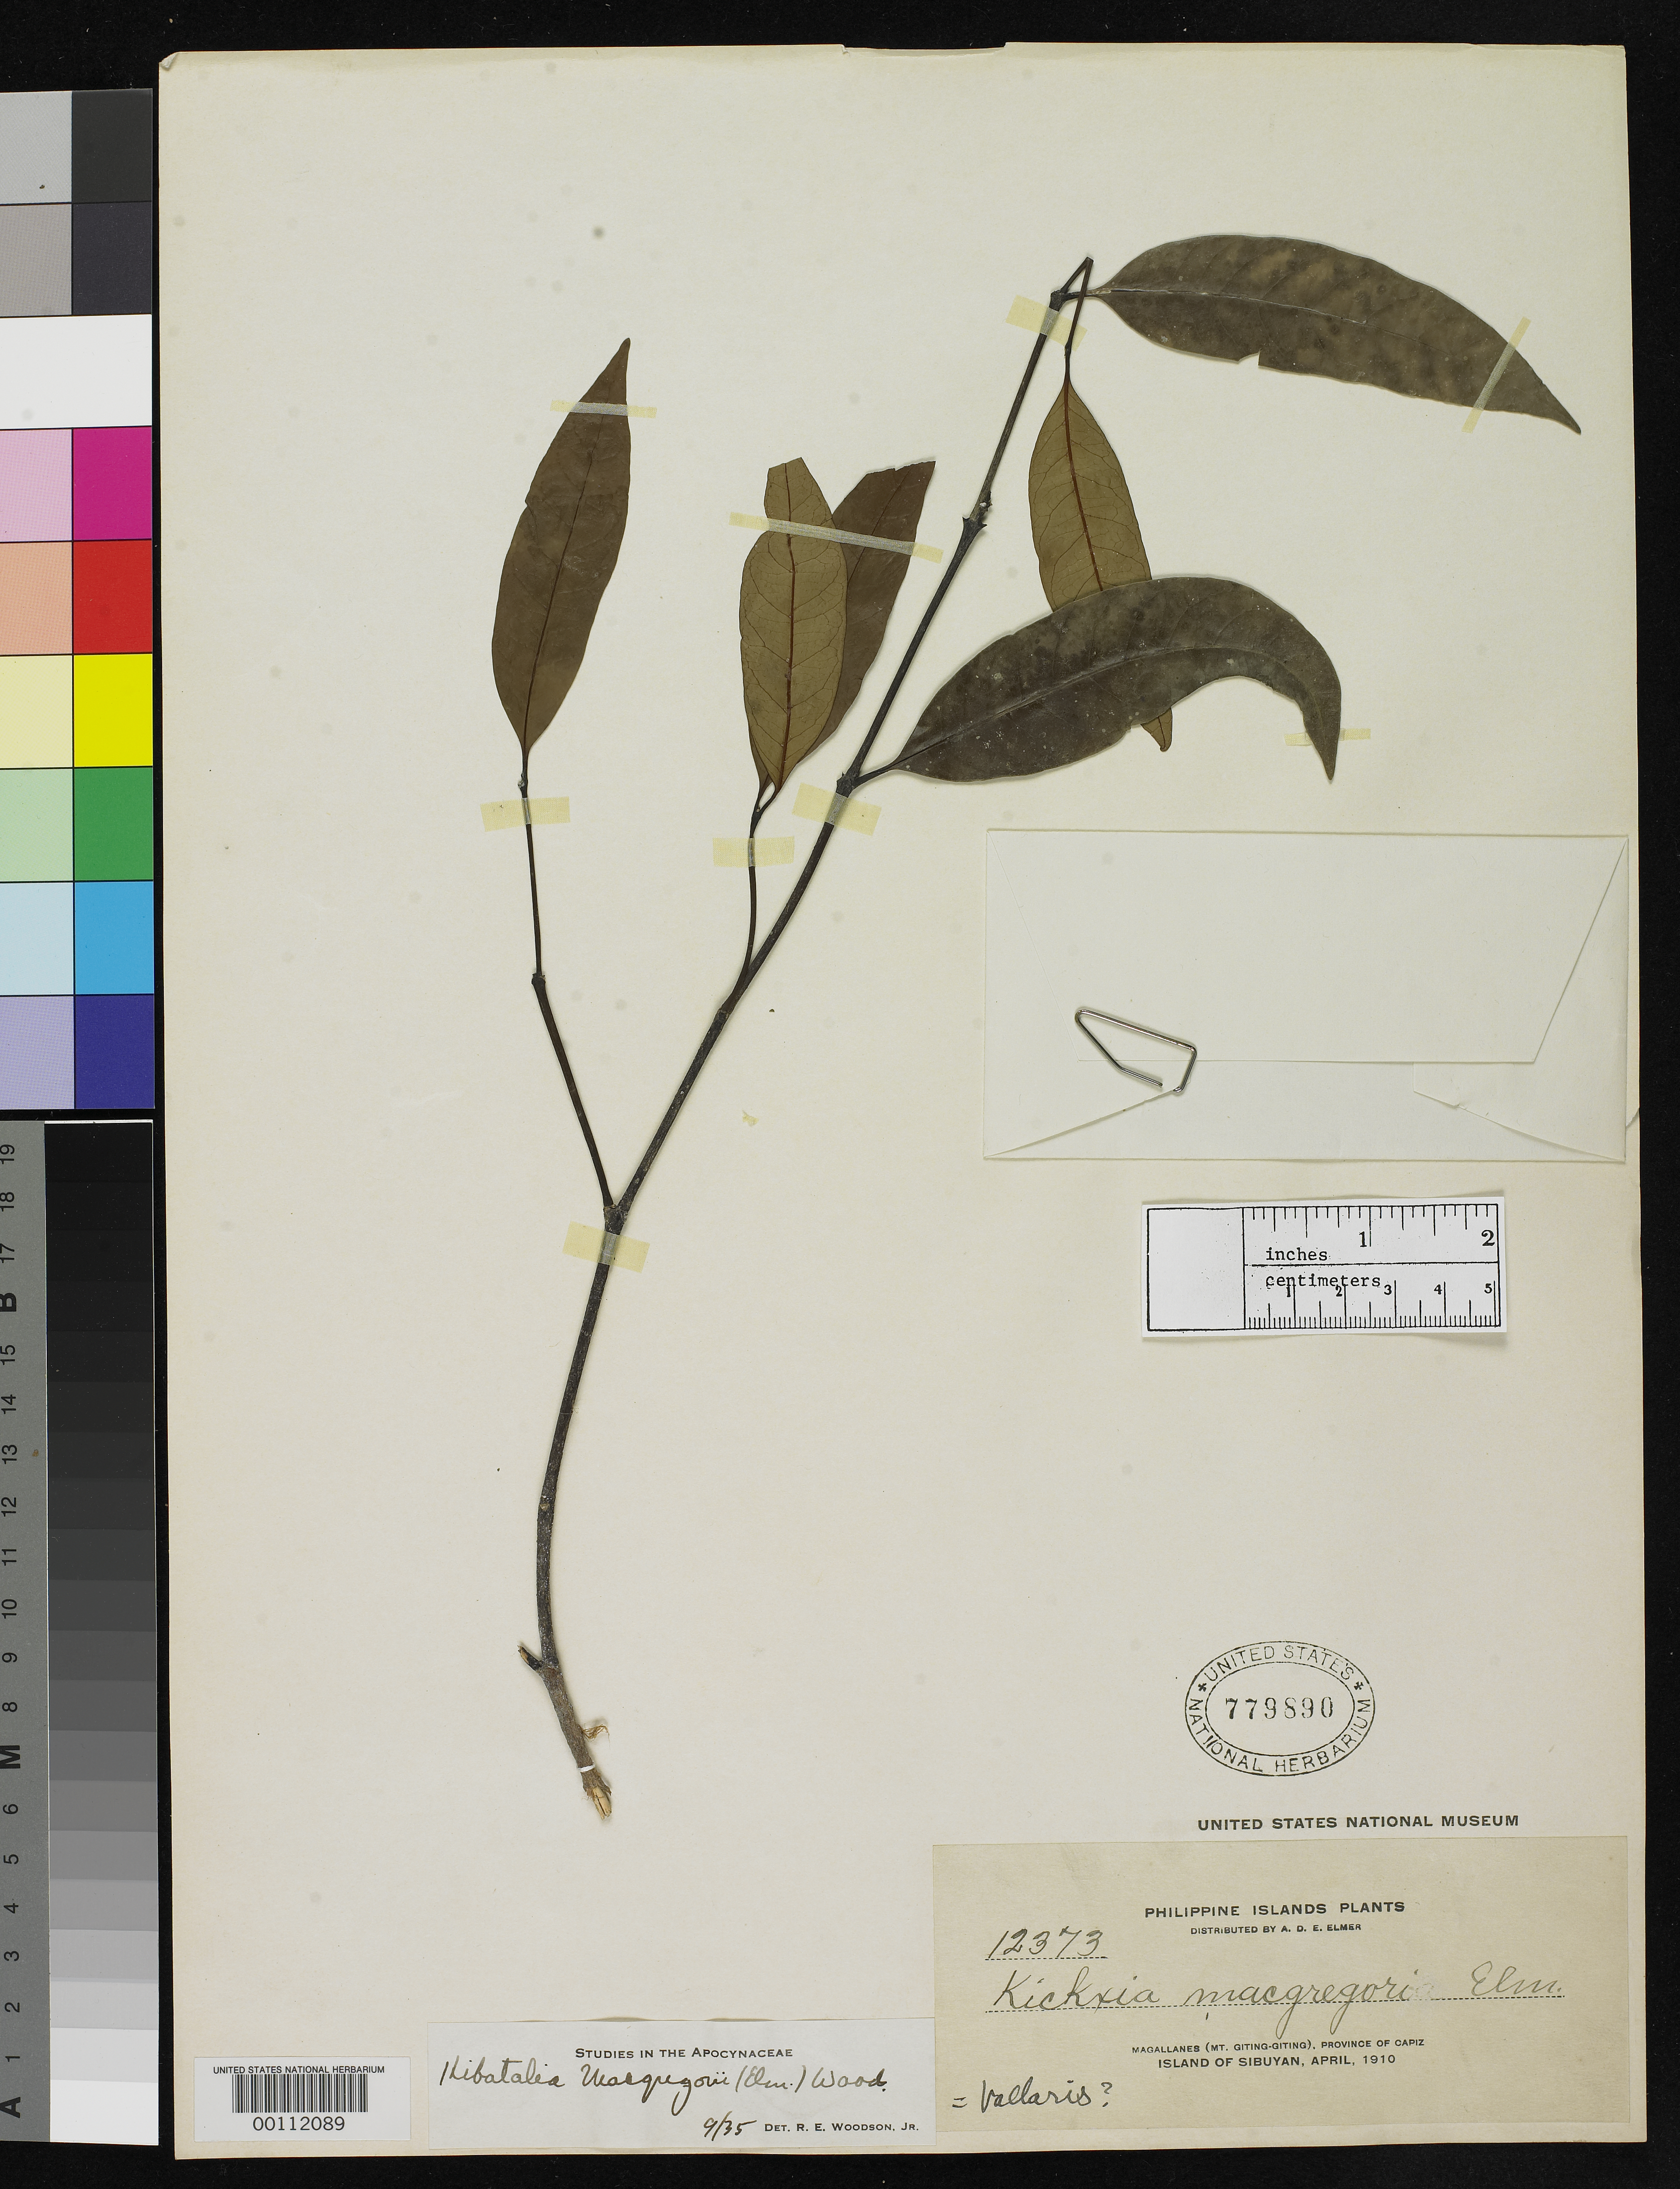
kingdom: Plantae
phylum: Tracheophyta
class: Magnoliopsida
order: Lamiales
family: Plantaginaceae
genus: Kickxia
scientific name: Kickxia macgregori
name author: Elmer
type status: Isotype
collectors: A. D. E. Elmer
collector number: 12373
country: Philippines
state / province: Mimaropa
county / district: Romblon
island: Sibuyan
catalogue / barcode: US 779890